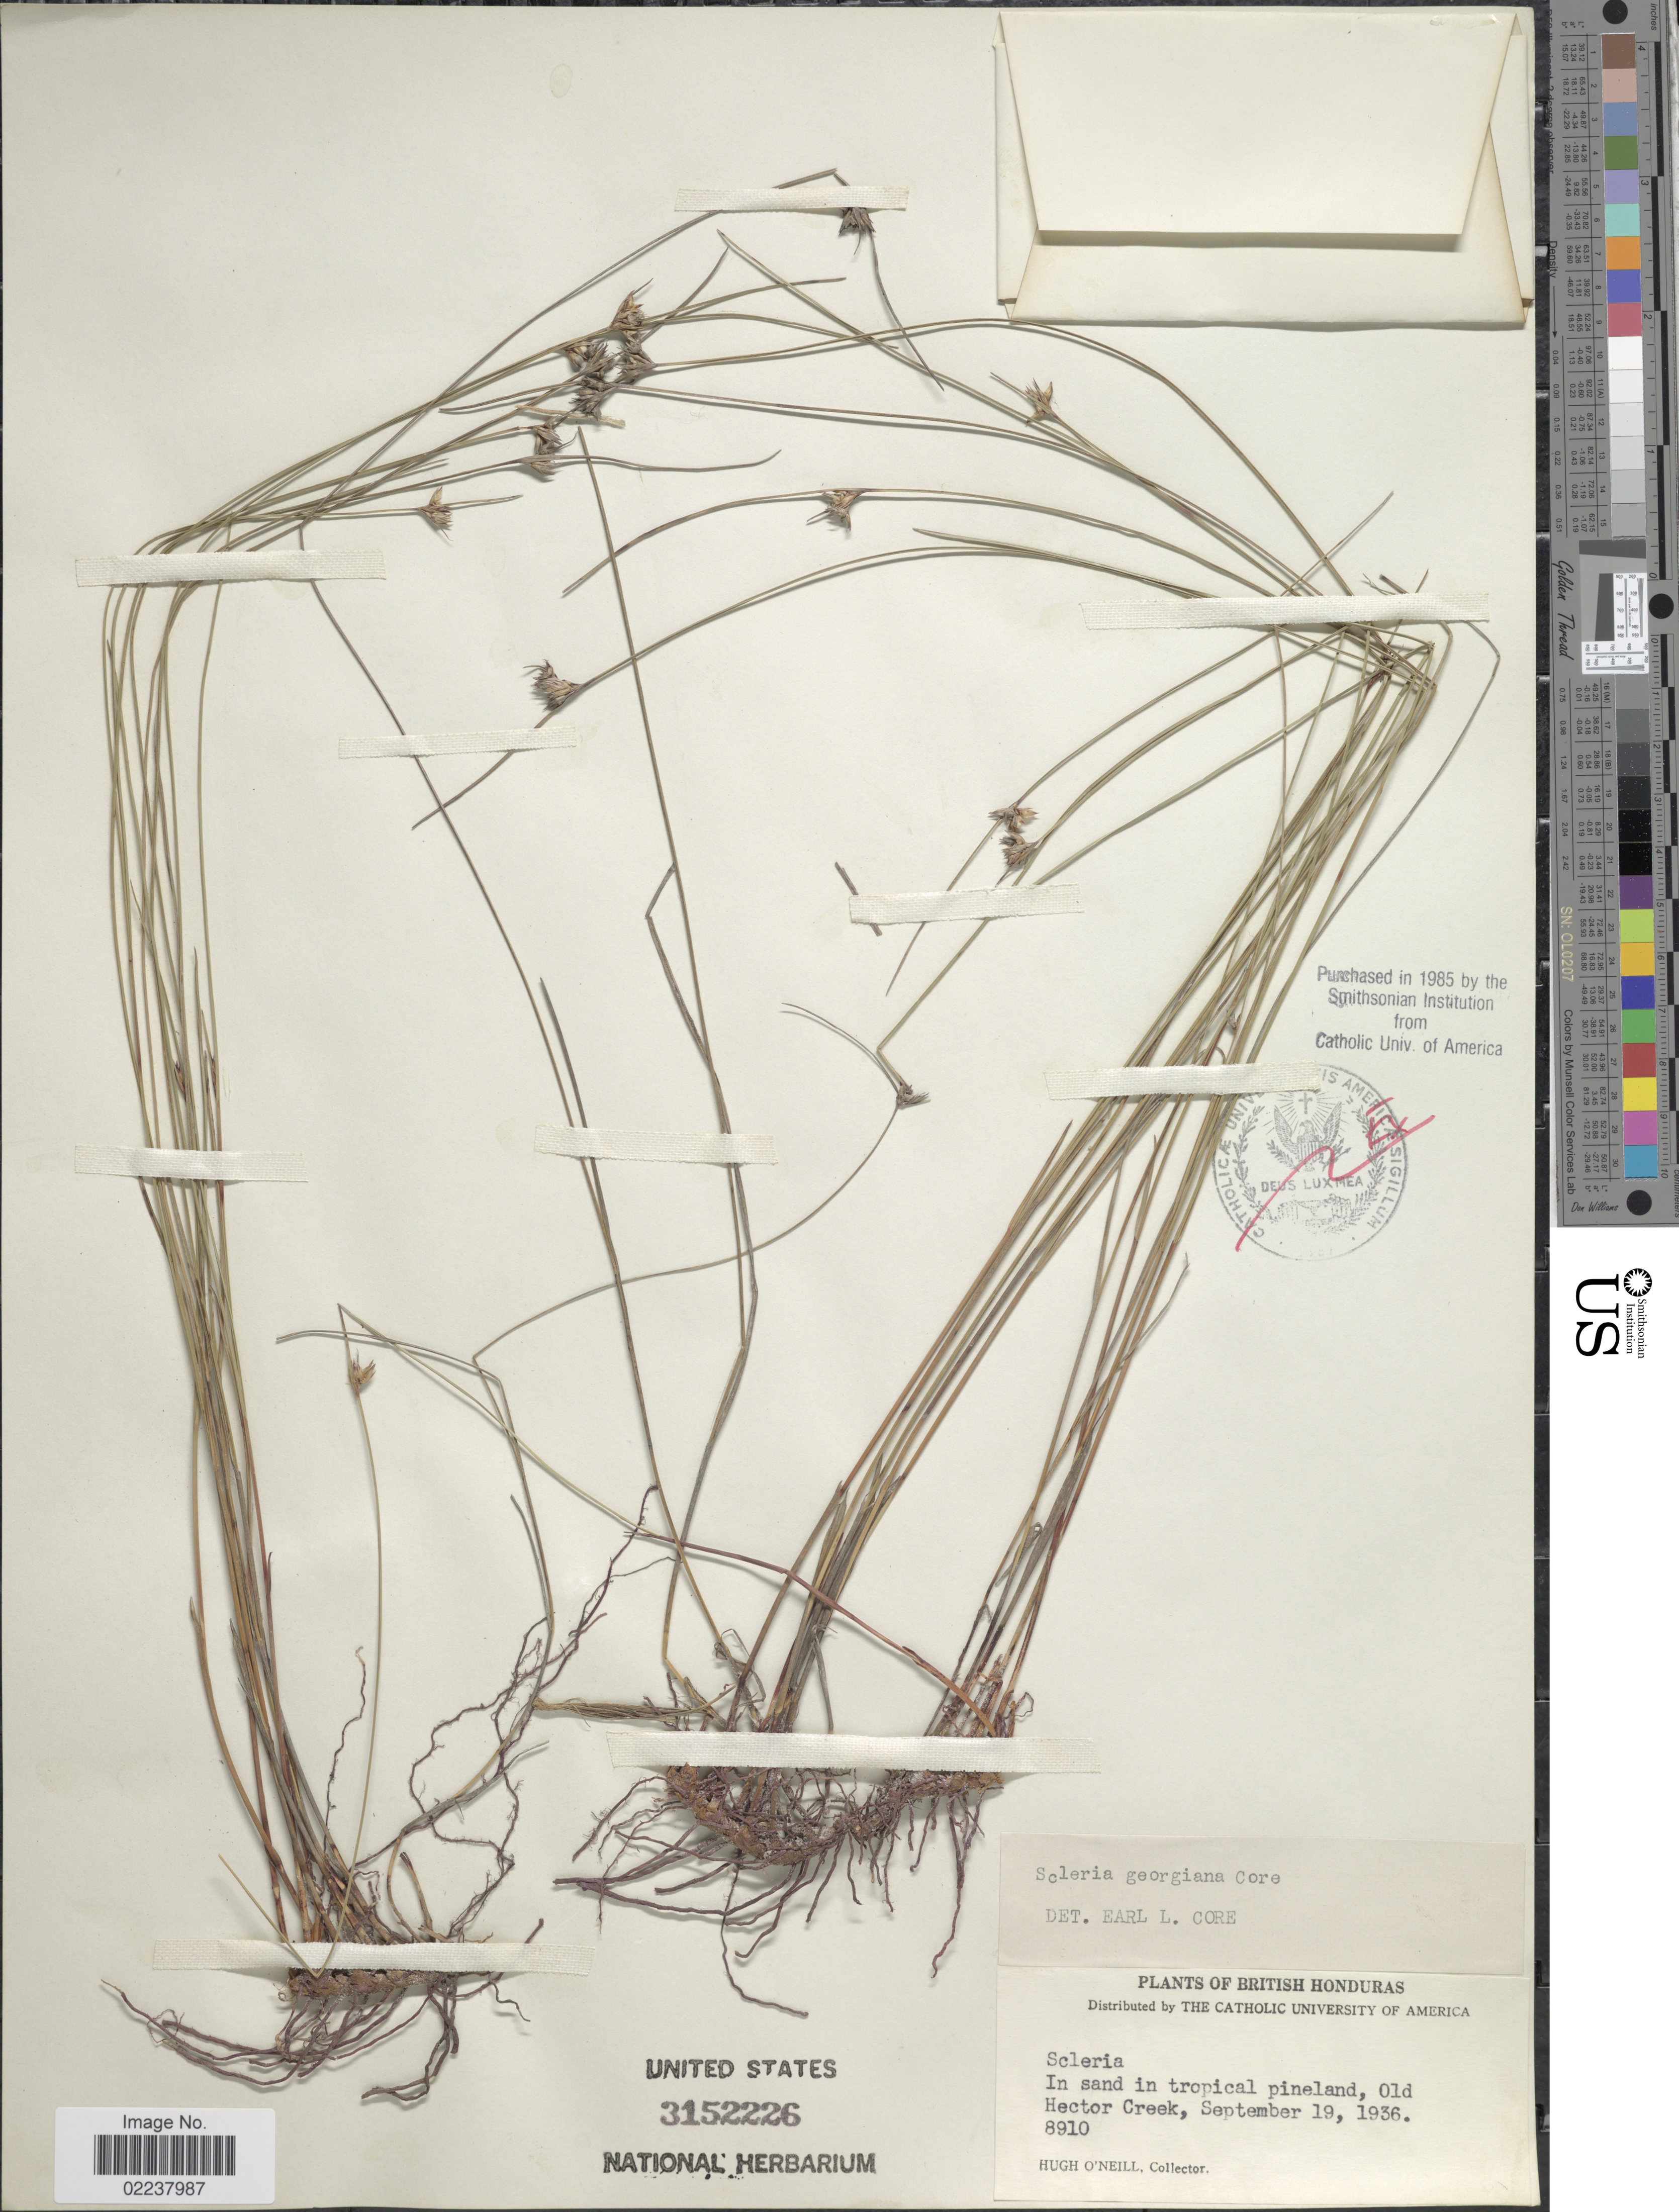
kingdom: Plantae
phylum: Tracheophyta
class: Liliopsida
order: Poales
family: Cyperaceae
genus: Scleria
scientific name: Scleria georgiana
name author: Core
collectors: H. O'Neill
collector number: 8910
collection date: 1936-09-19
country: Belize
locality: British Honduras, Old Hector Creek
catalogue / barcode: US 3152226